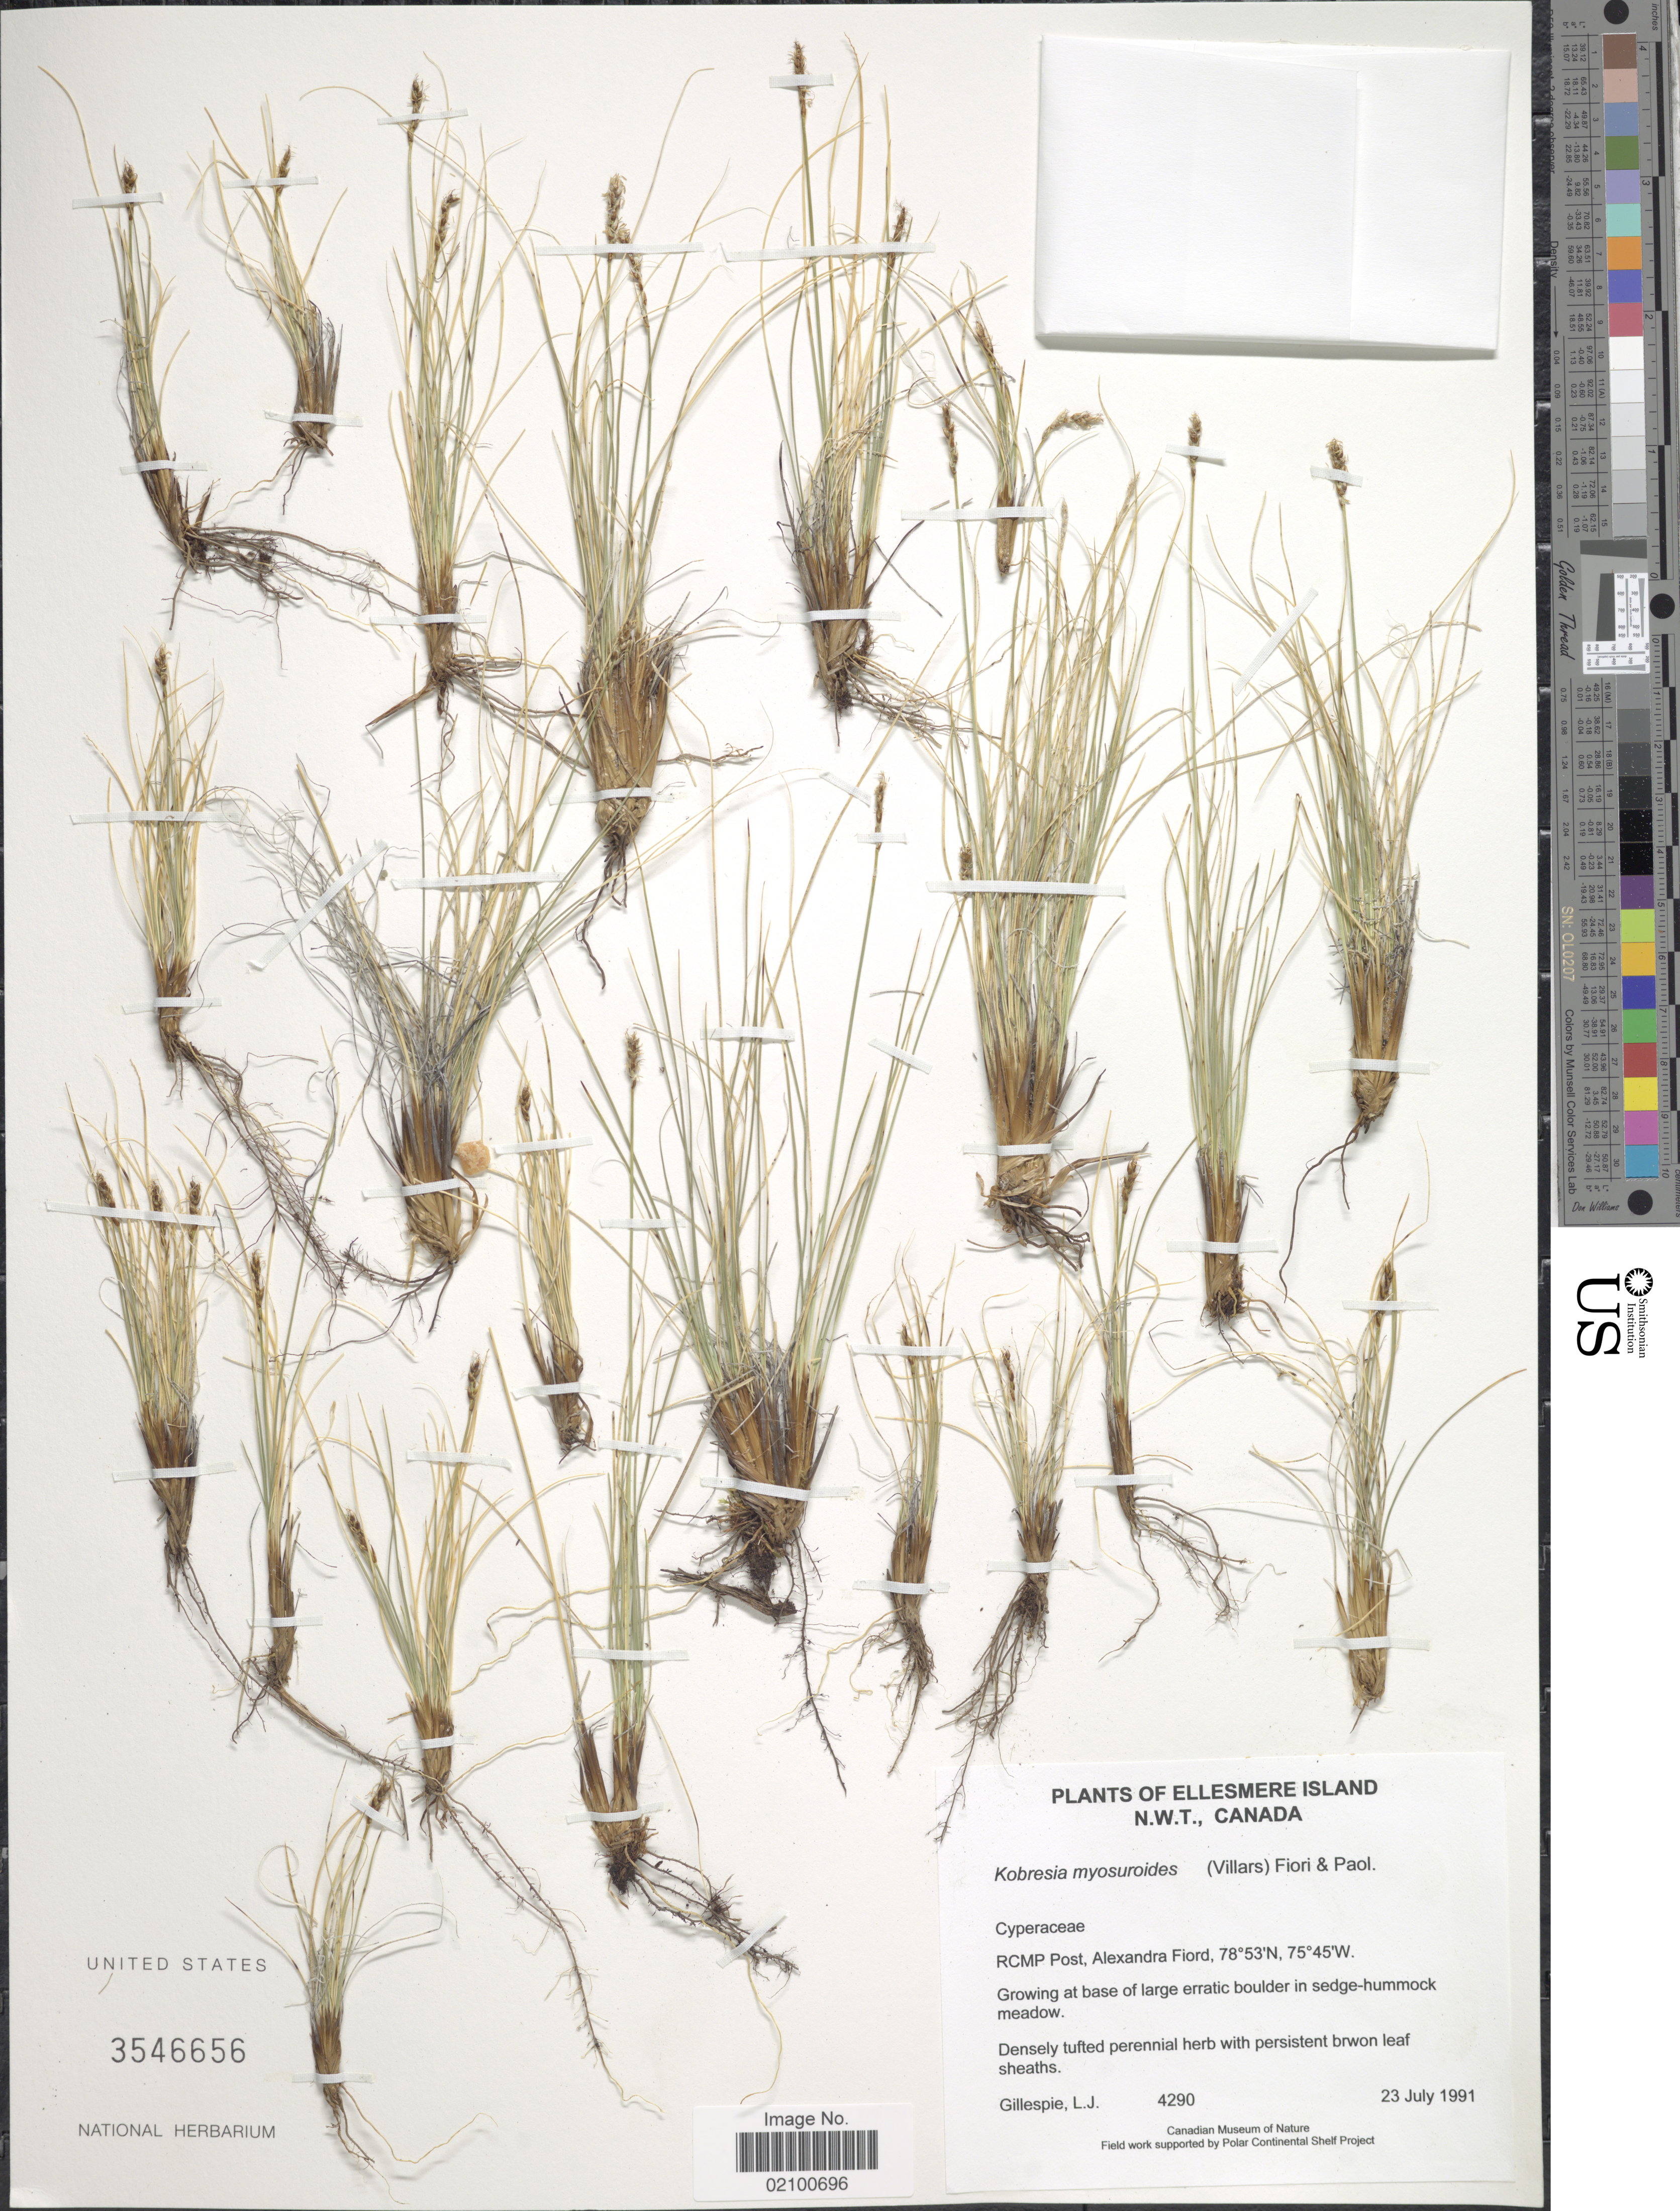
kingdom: Plantae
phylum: Tracheophyta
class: Liliopsida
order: Poales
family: Cyperaceae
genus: Carex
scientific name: Carex myosuroides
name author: Vill.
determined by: Strong, M. T., (US), Smithsonian Institution - National Museum of Natural History (UNITED STATES)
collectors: L. Gillespie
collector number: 4290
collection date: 1991-07-23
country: Canada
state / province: Northwest Territories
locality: Ellesmere Island, N.W.T., RCMP Post, Alexandra Fiord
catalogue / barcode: US 3546656